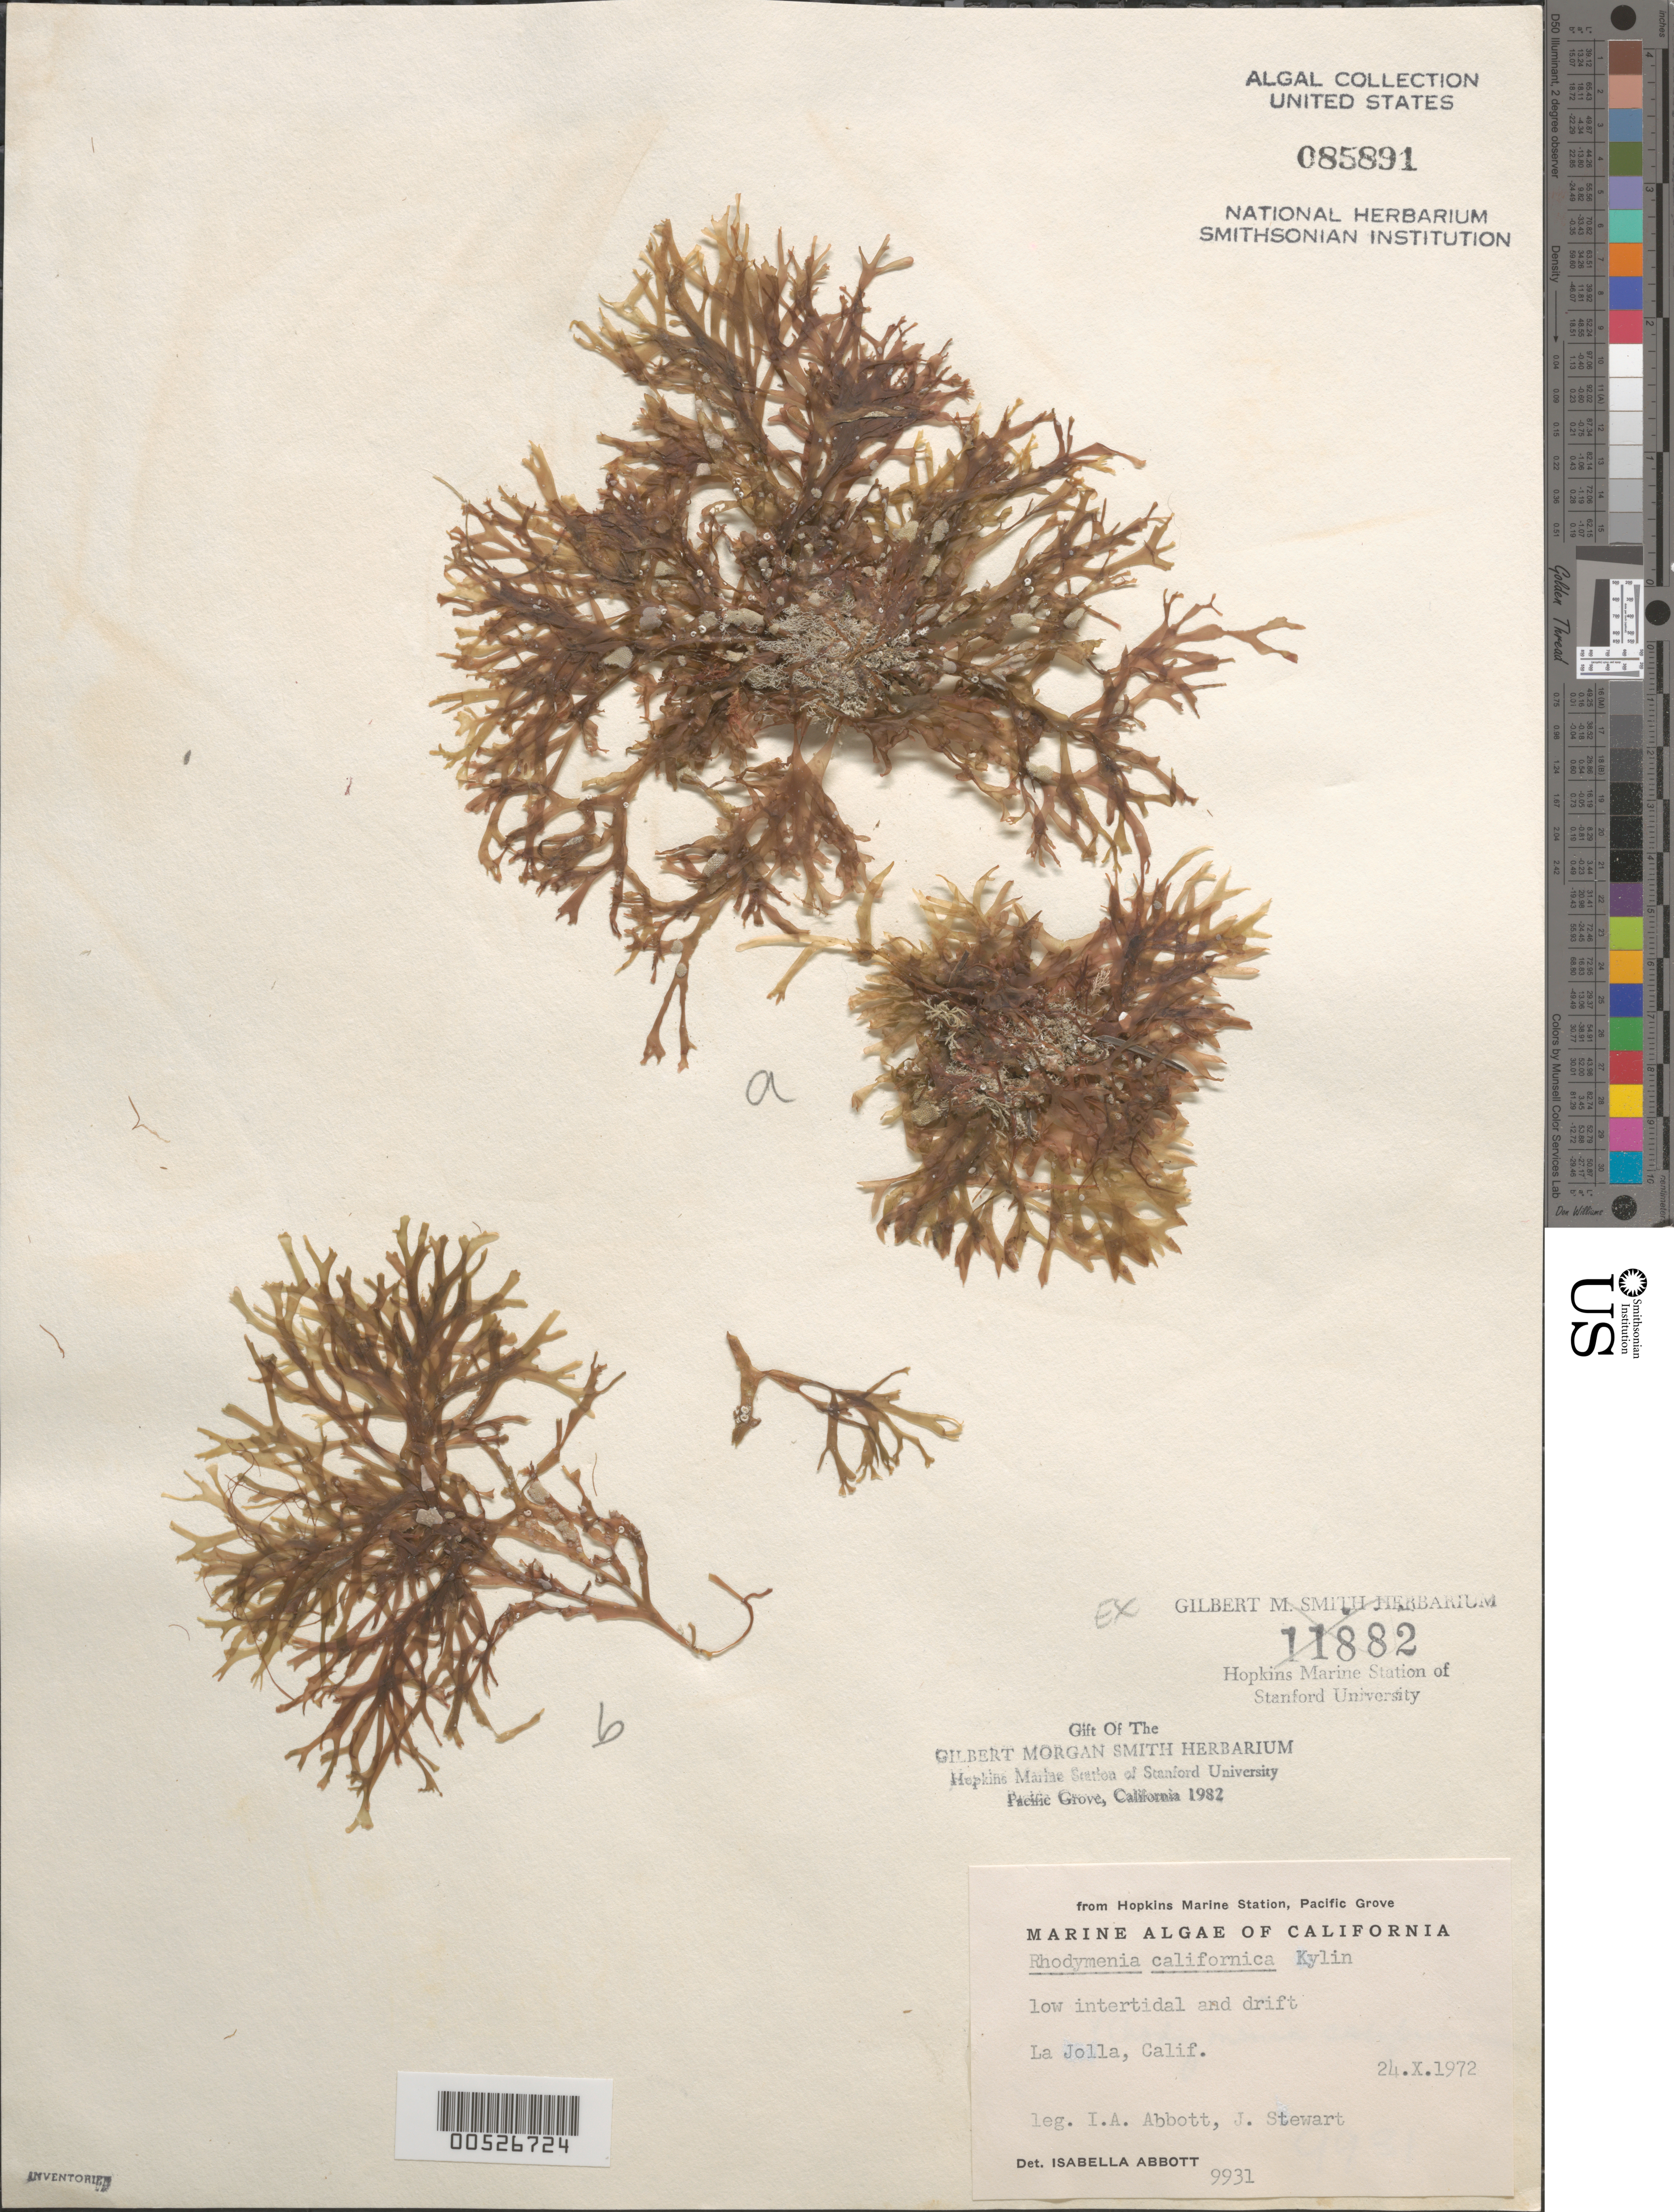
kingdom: Plantae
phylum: Rhodophyta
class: Florideophyceae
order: Rhodymeniales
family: Rhodymeniaceae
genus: Rhodymenia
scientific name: Rhodymenia californica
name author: Kylin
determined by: Abbott, Isabella A.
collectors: I. A. Abbott & J. Stewart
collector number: IAA 9931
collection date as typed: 24 Oct 1972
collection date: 1972-10-24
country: United States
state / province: California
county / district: San Diego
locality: La Jolla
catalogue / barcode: US 85891